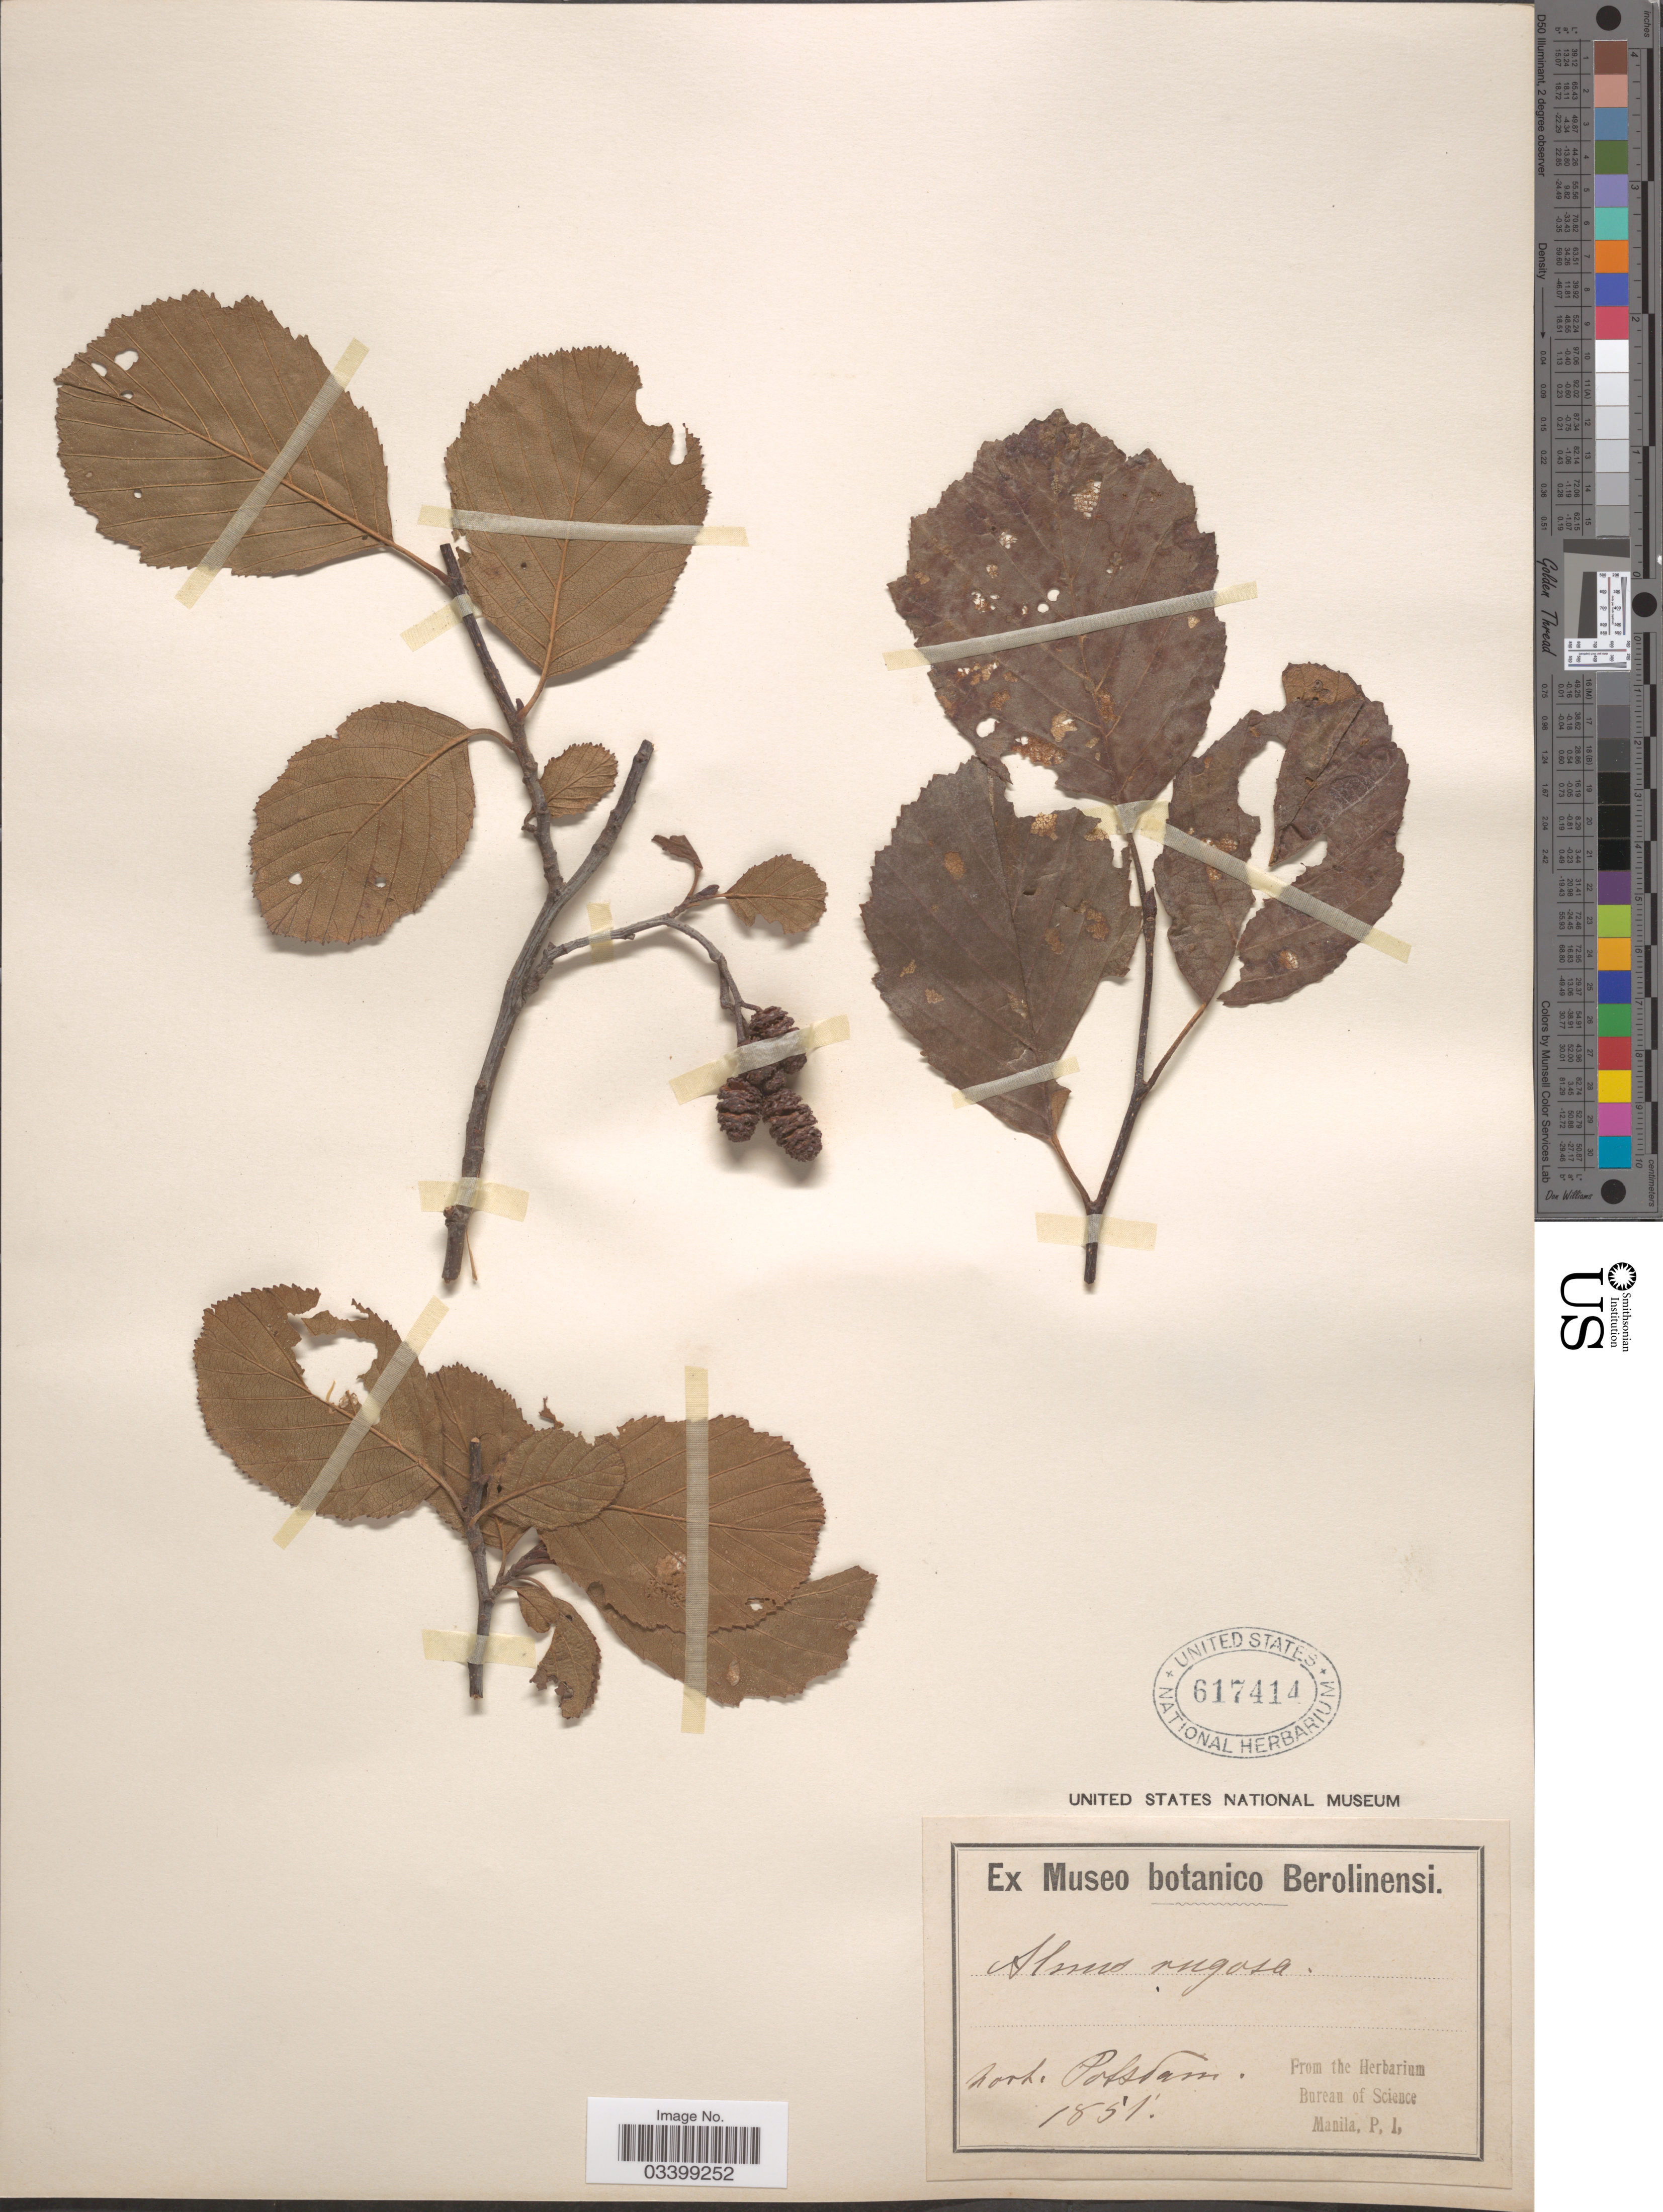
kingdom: Plantae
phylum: Tracheophyta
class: Magnoliopsida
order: Fagales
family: Betulaceae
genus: Alnus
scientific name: Alnus incana subsp. rugosa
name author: (Du Roi) R.T. Clausen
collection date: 1851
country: Germany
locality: North. Potsdam.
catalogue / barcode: US 617414